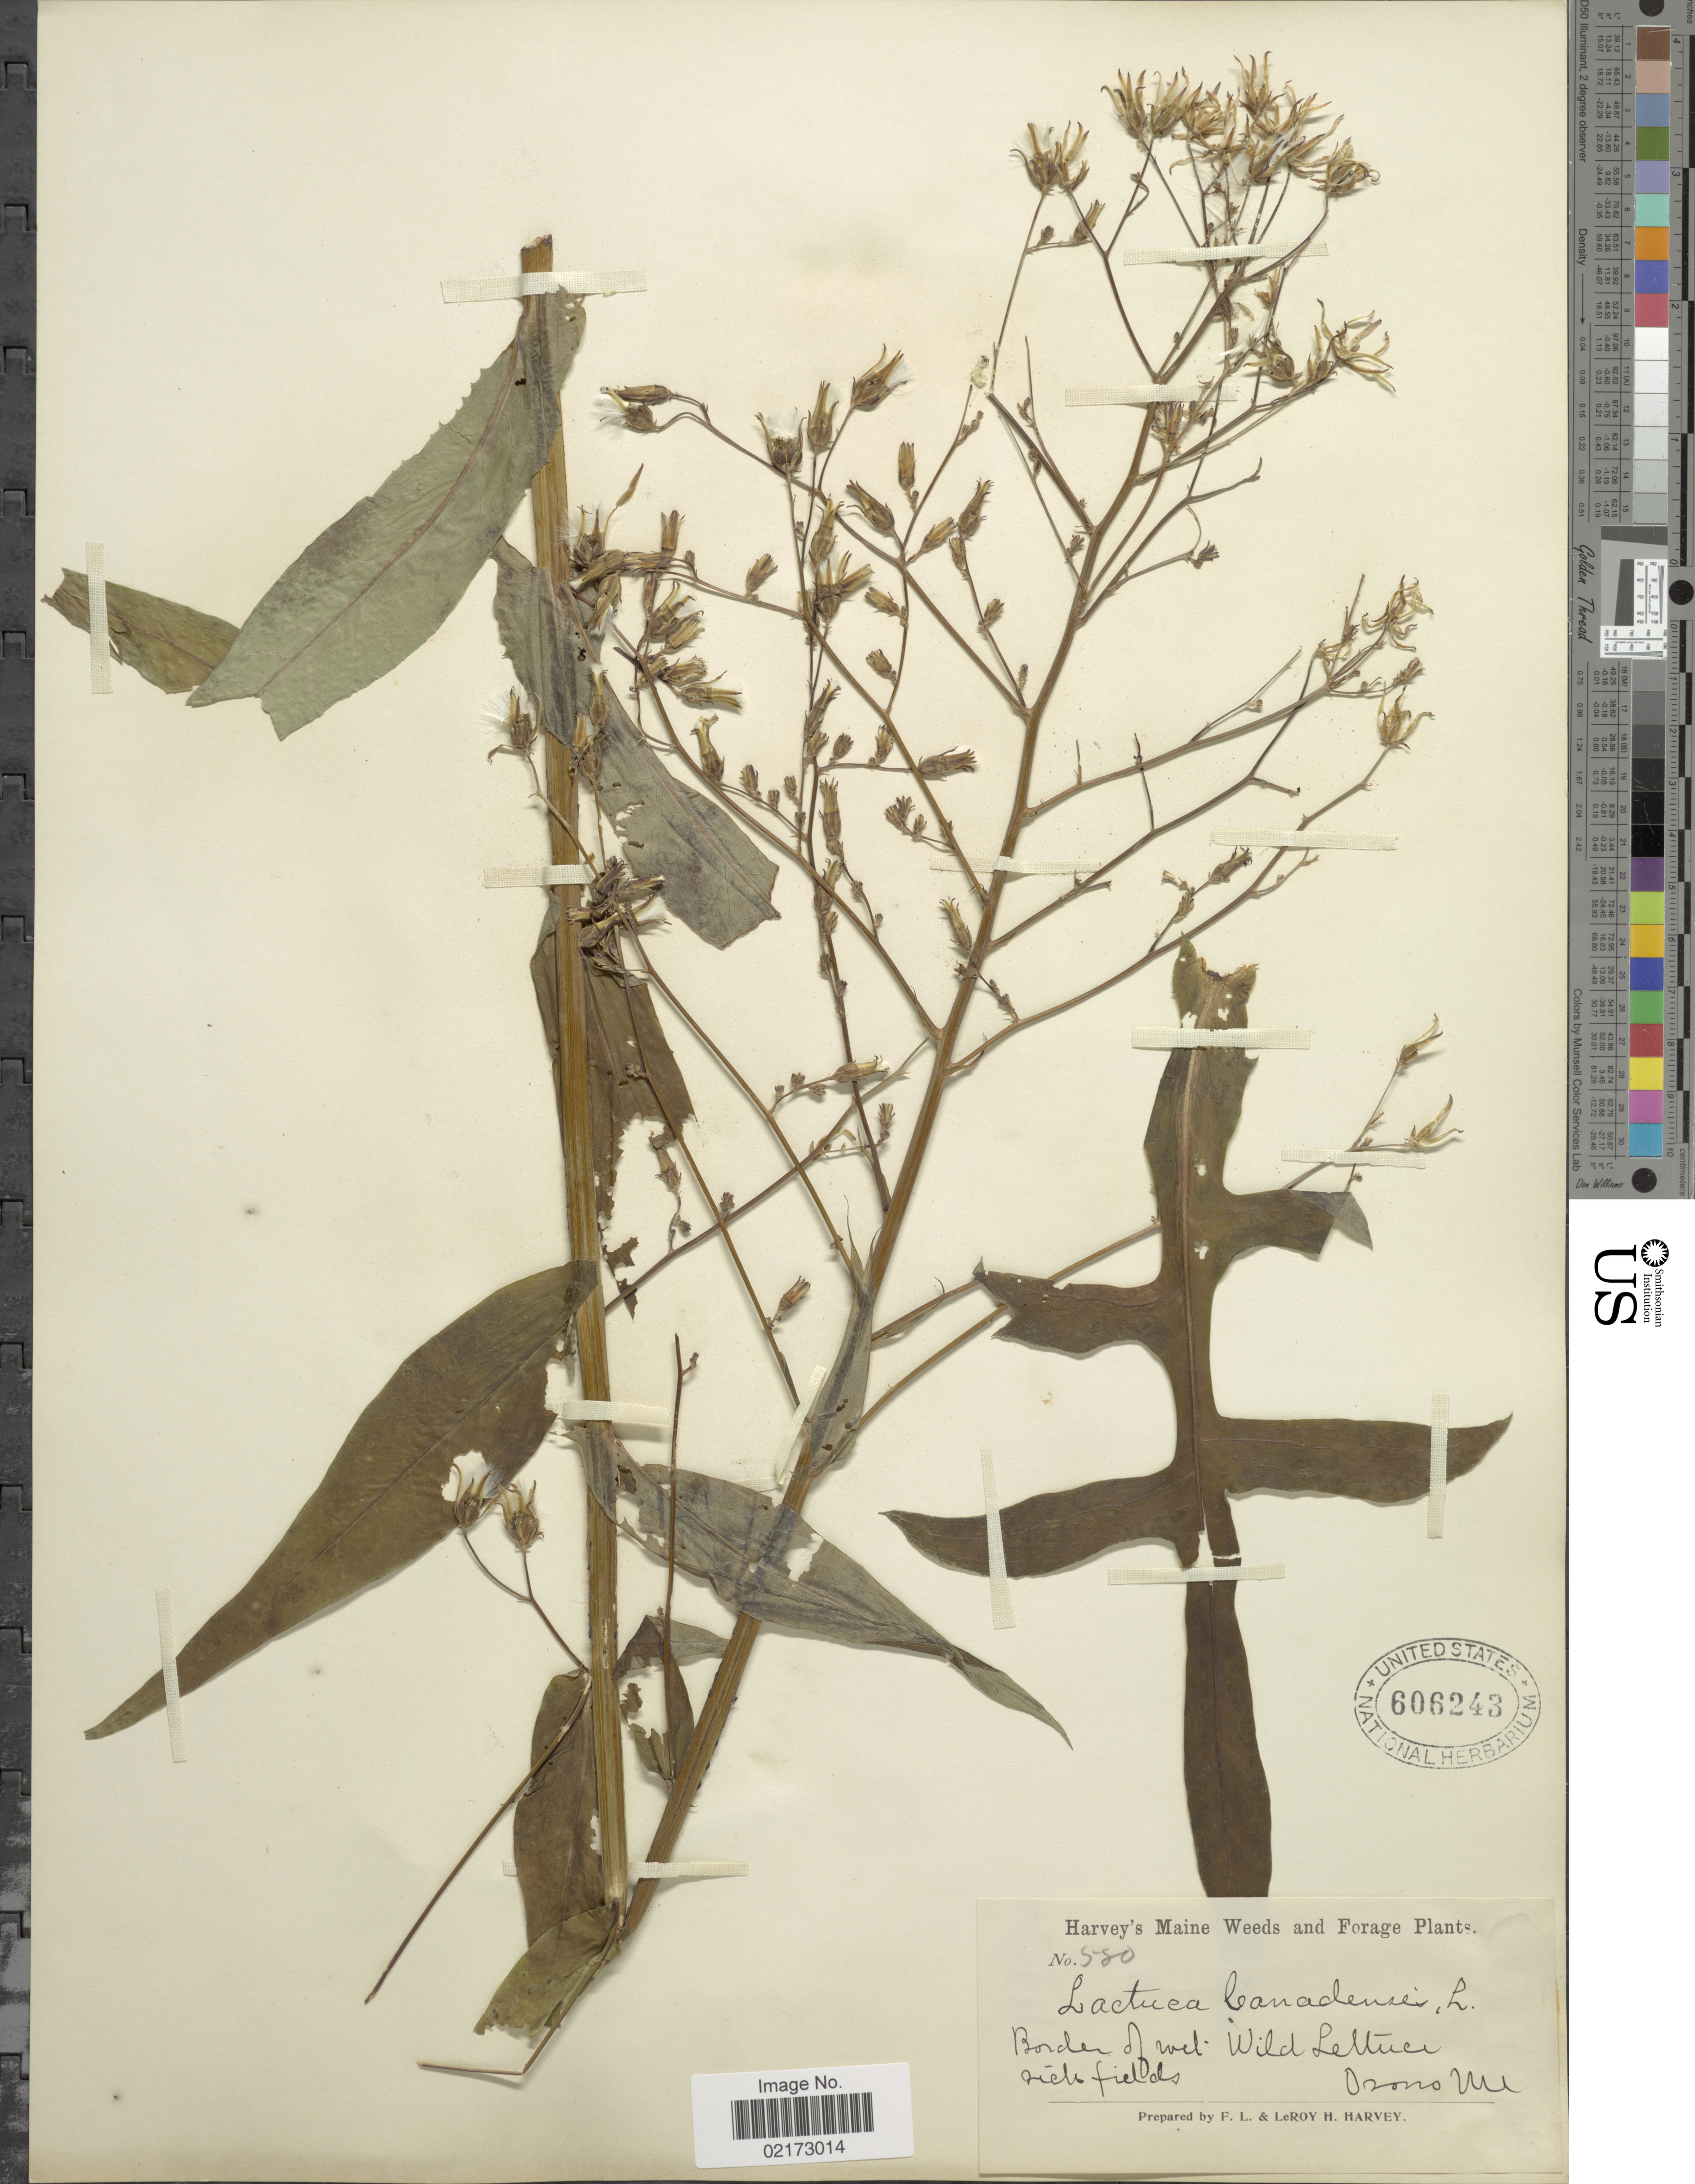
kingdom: Plantae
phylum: Tracheophyta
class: Magnoliopsida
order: Asterales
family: Asteraceae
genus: Lactuca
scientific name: Lactuca canadensis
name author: L.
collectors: F. L. Harvey & L. H. Harvey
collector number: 550*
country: United States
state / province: Maine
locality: Ozono, Me.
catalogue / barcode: US 606243